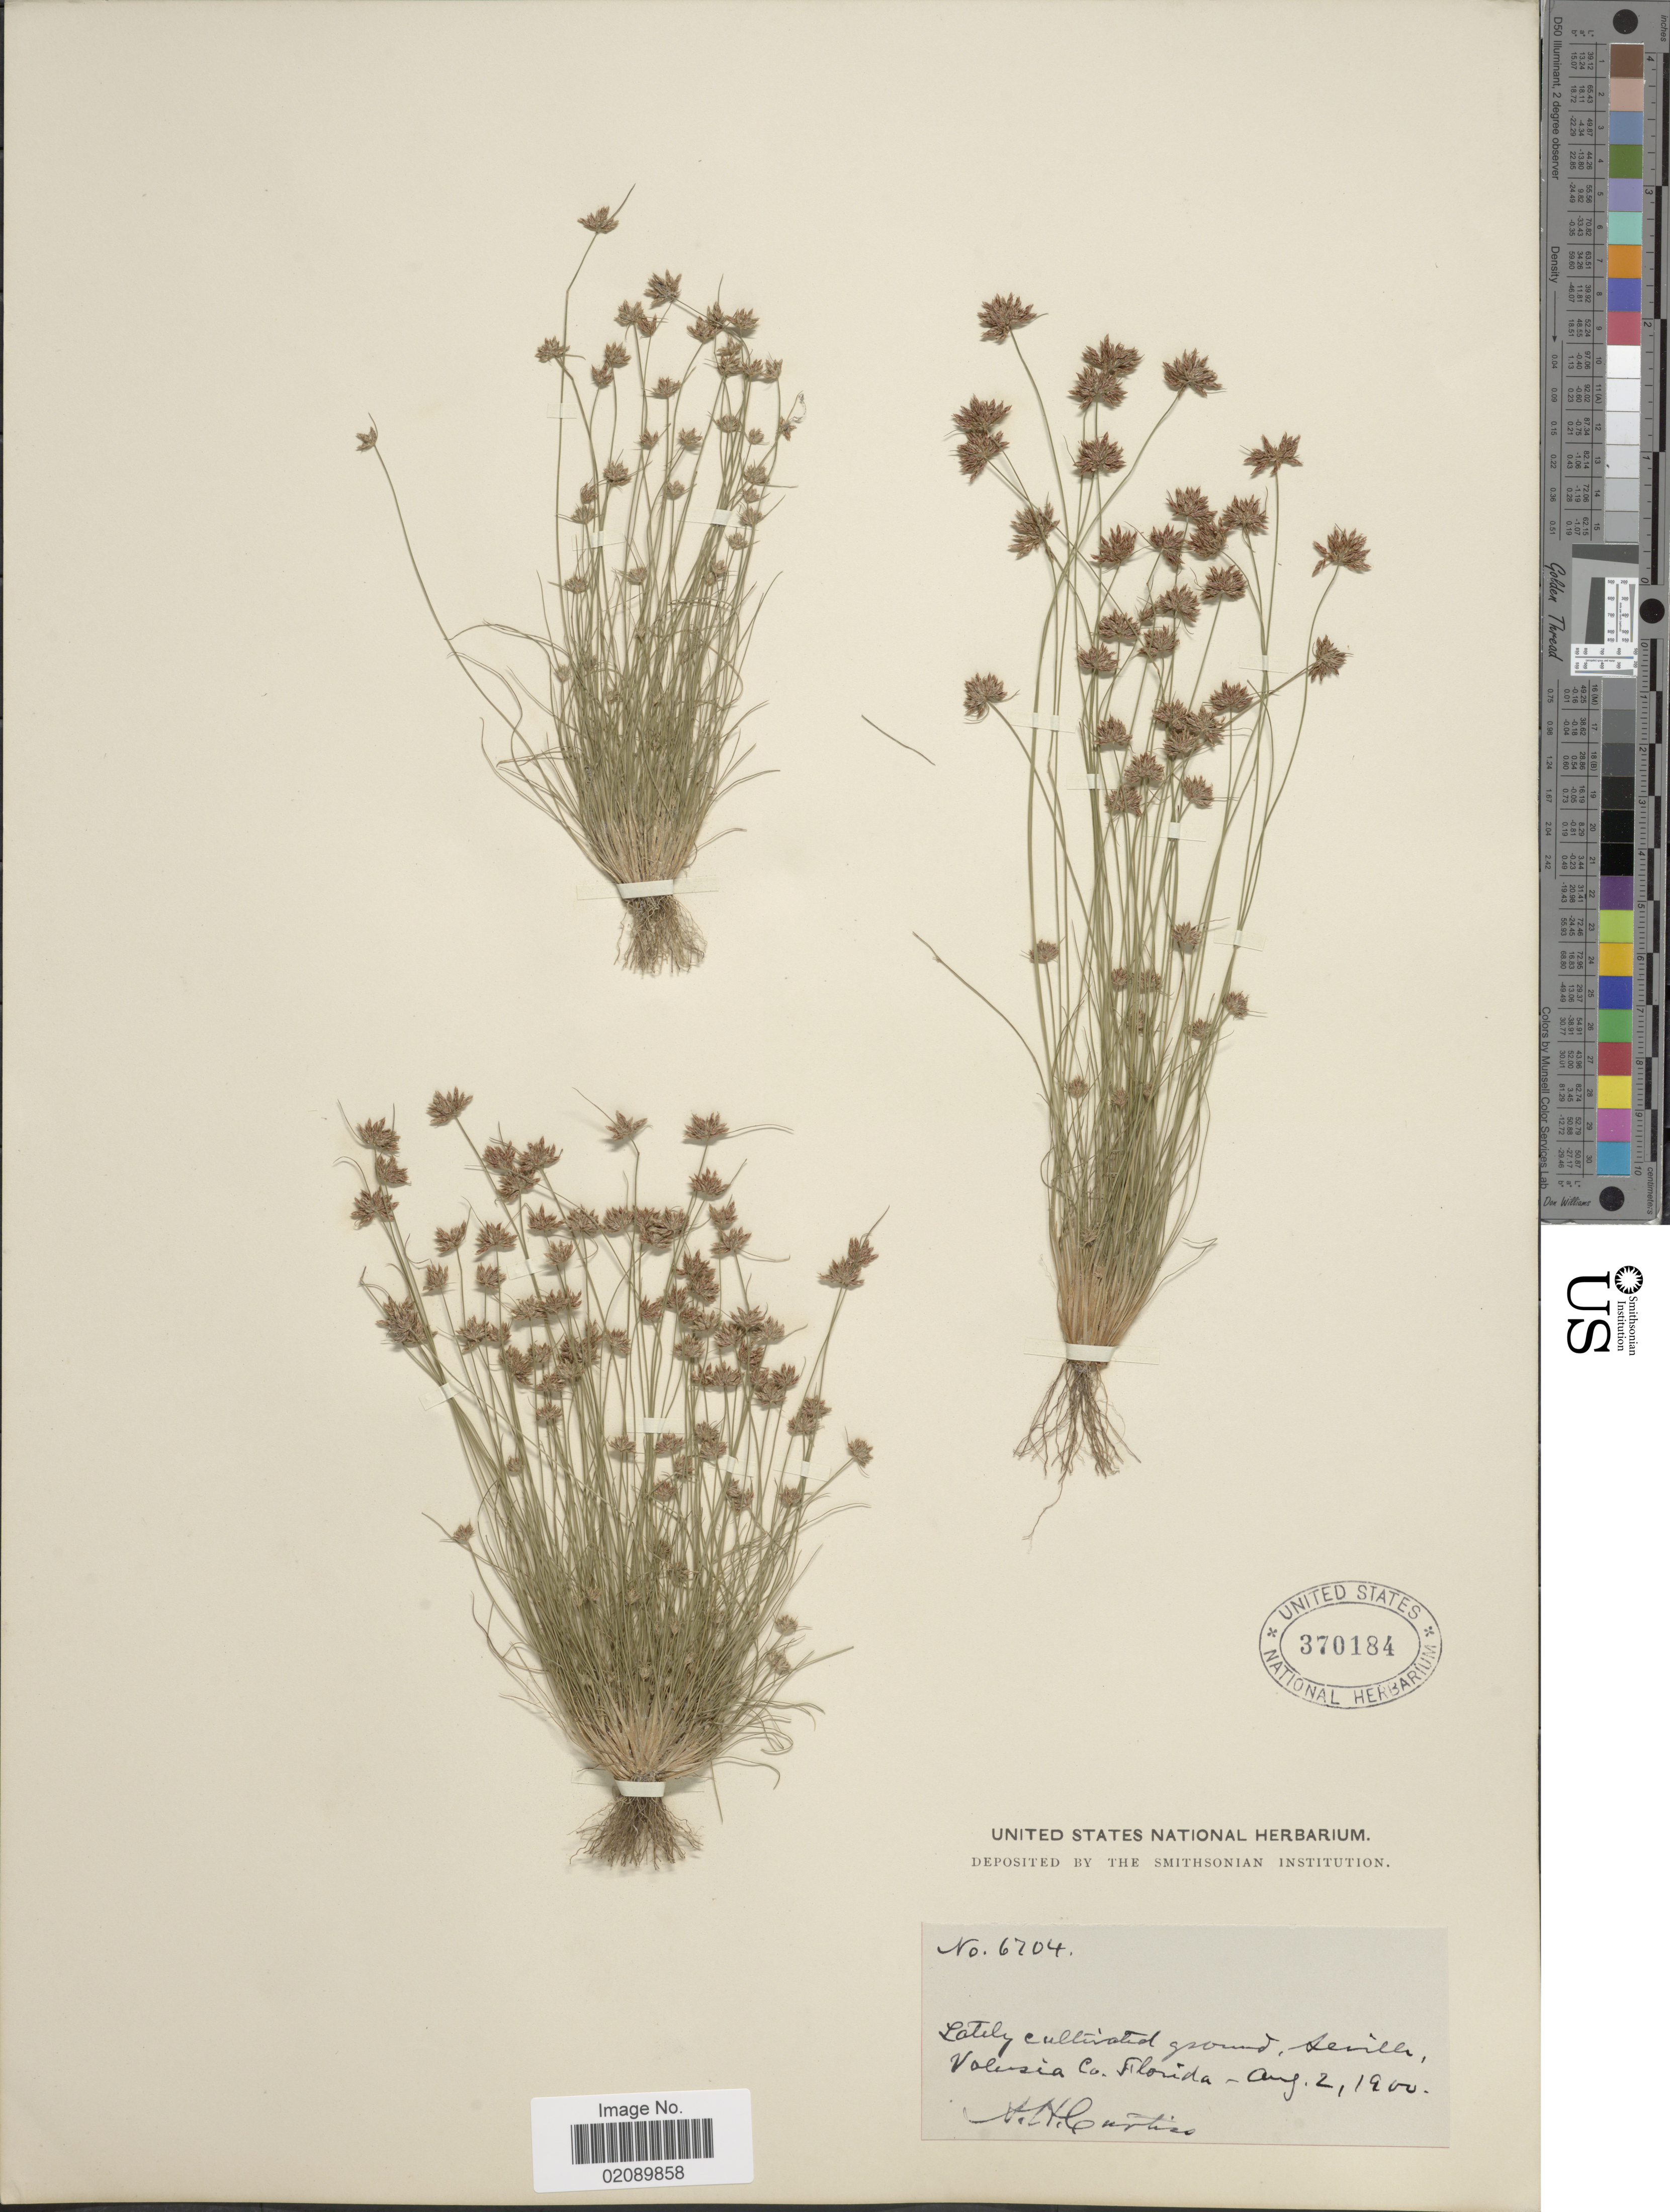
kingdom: Plantae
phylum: Tracheophyta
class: Liliopsida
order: Poales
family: Cyperaceae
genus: Bulbostylis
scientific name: Bulbostylis barbata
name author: (Rottb.) C.B. Clarke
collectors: A. H. Curtiss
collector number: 6704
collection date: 1900-08-02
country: United States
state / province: Florida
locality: Lately cultivated ground, Seville, Volusia Co.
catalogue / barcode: US 370184